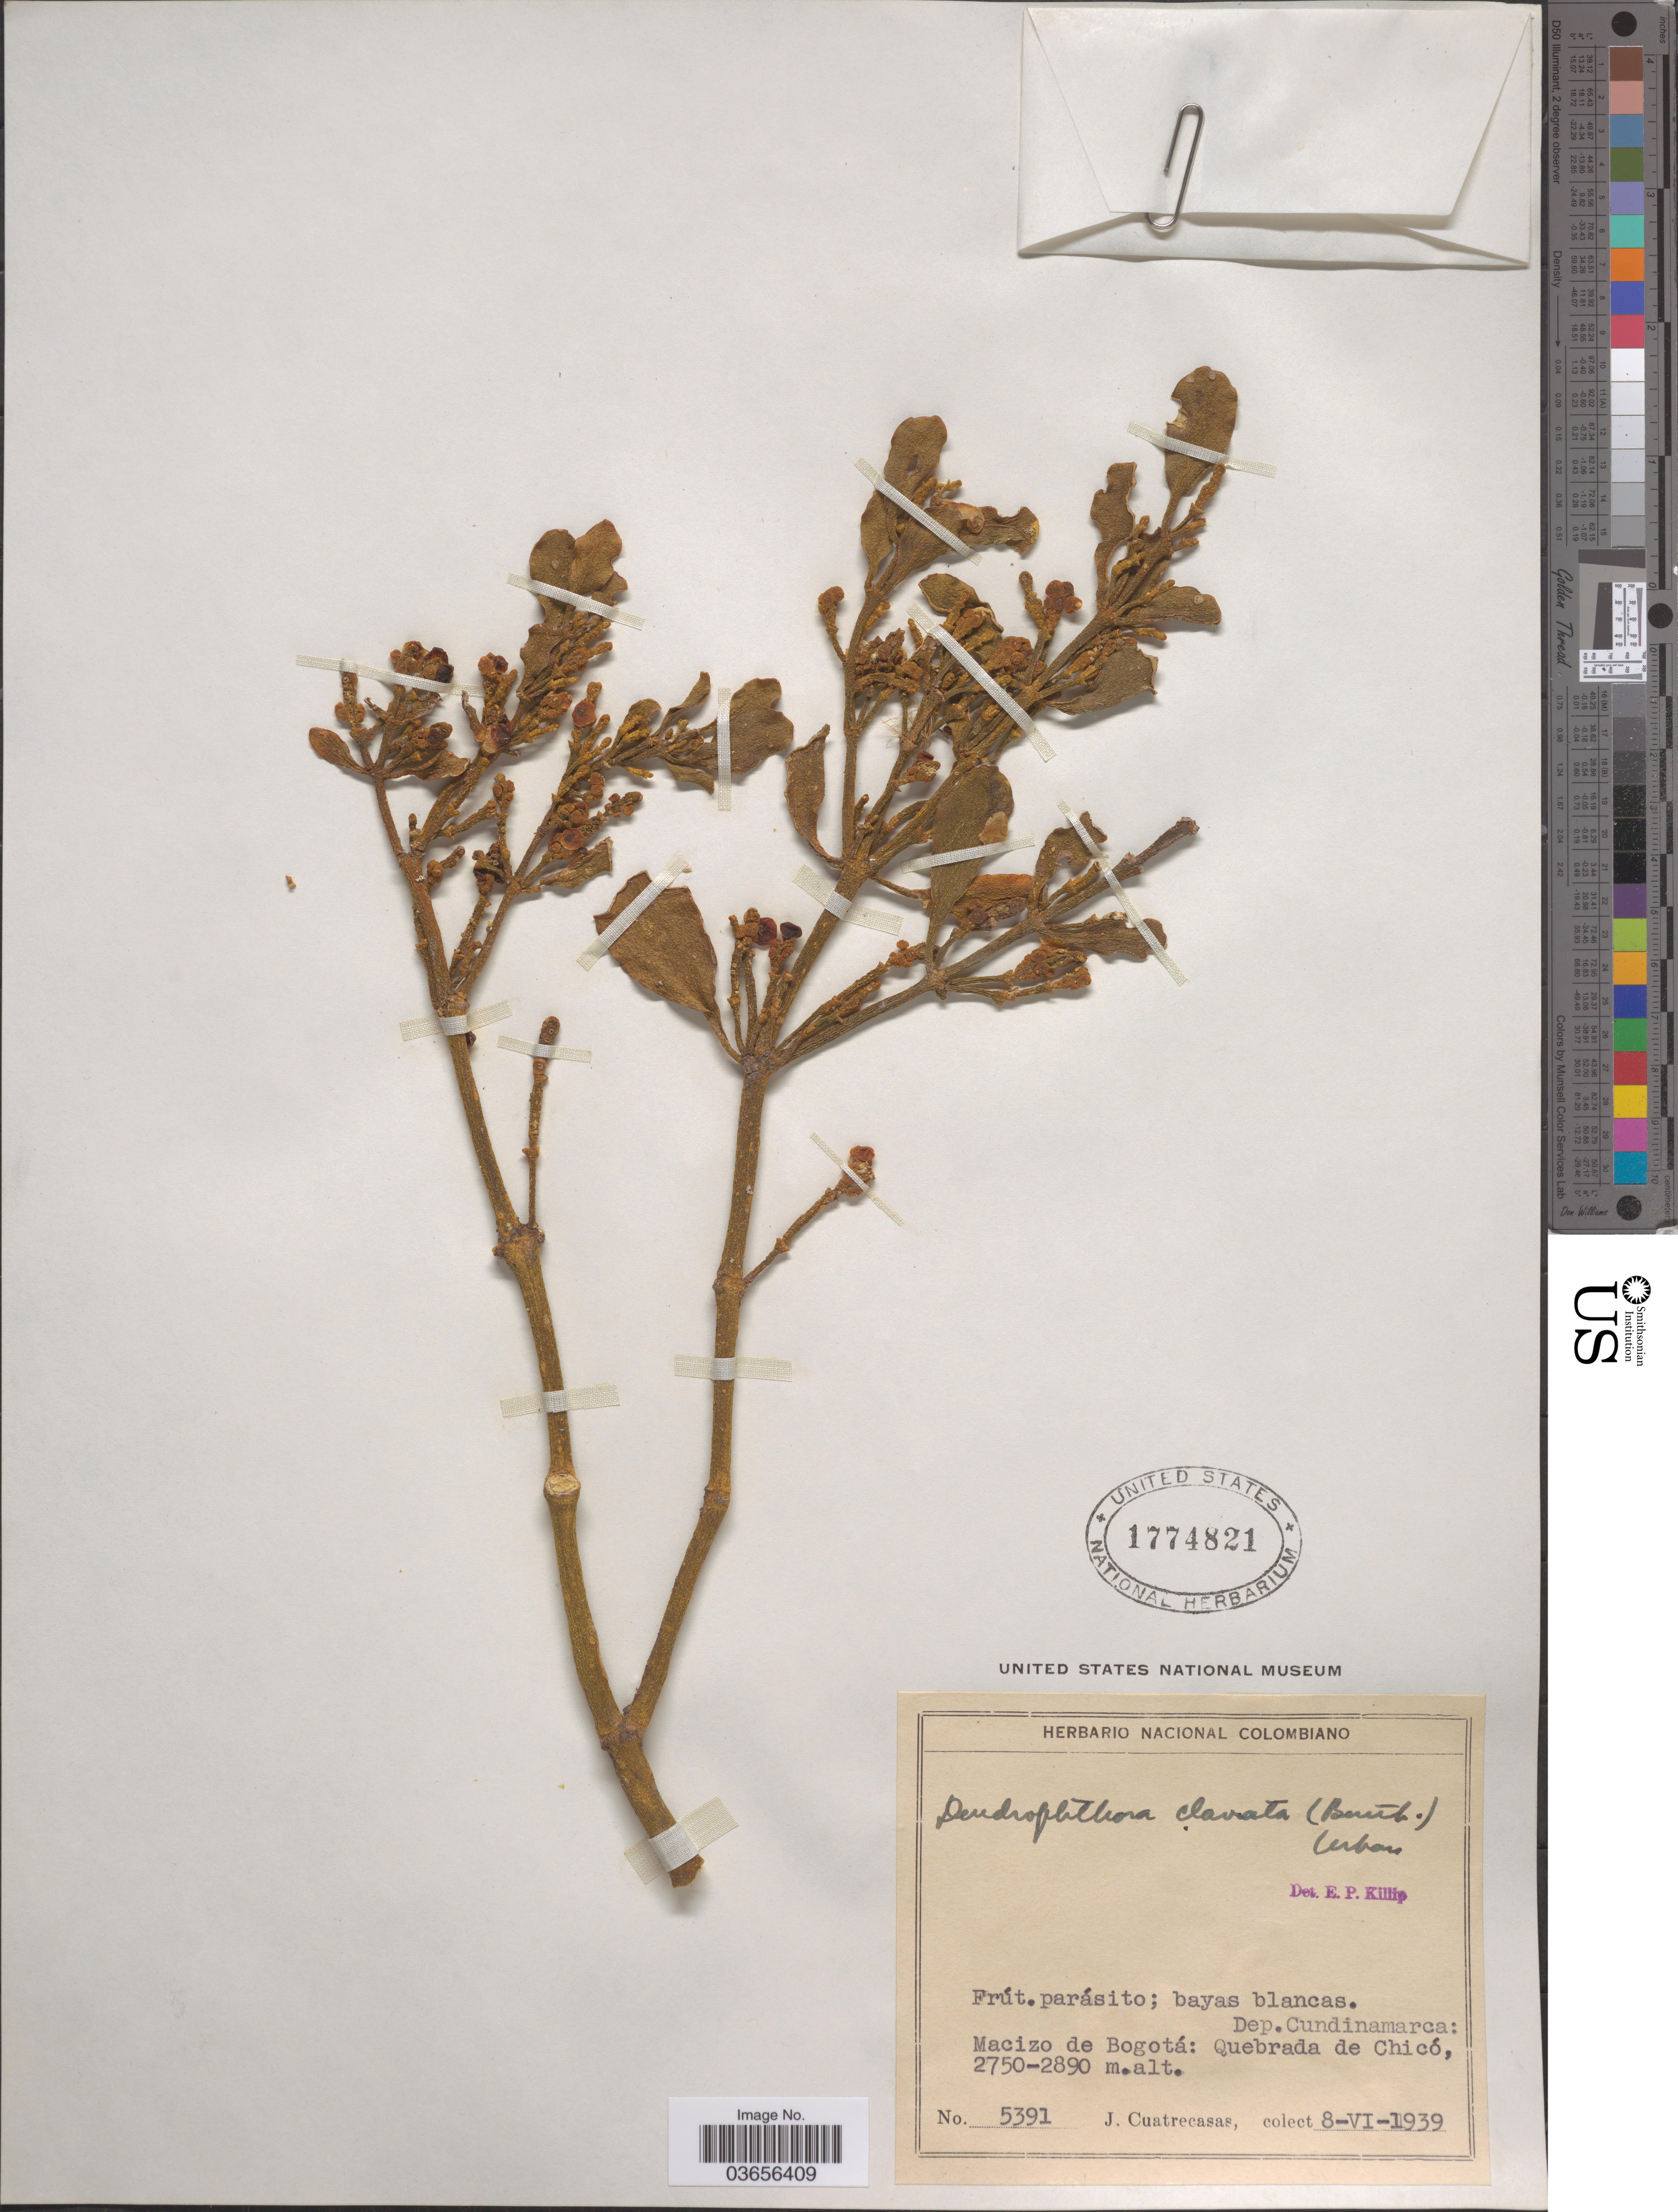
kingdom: Plantae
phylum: Tracheophyta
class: Magnoliopsida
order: Santalales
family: Viscaceae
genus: Dendrophthora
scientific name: Dendrophthora clavata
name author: (Benth.) Urb.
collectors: J. Cuatrecasas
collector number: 5391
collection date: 1939-06-08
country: Colombia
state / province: Cundinamarca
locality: Dep. Cundinamarca. Macizo de Bogotá: Quebrada de Chicó.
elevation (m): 2750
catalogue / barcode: US 1774821